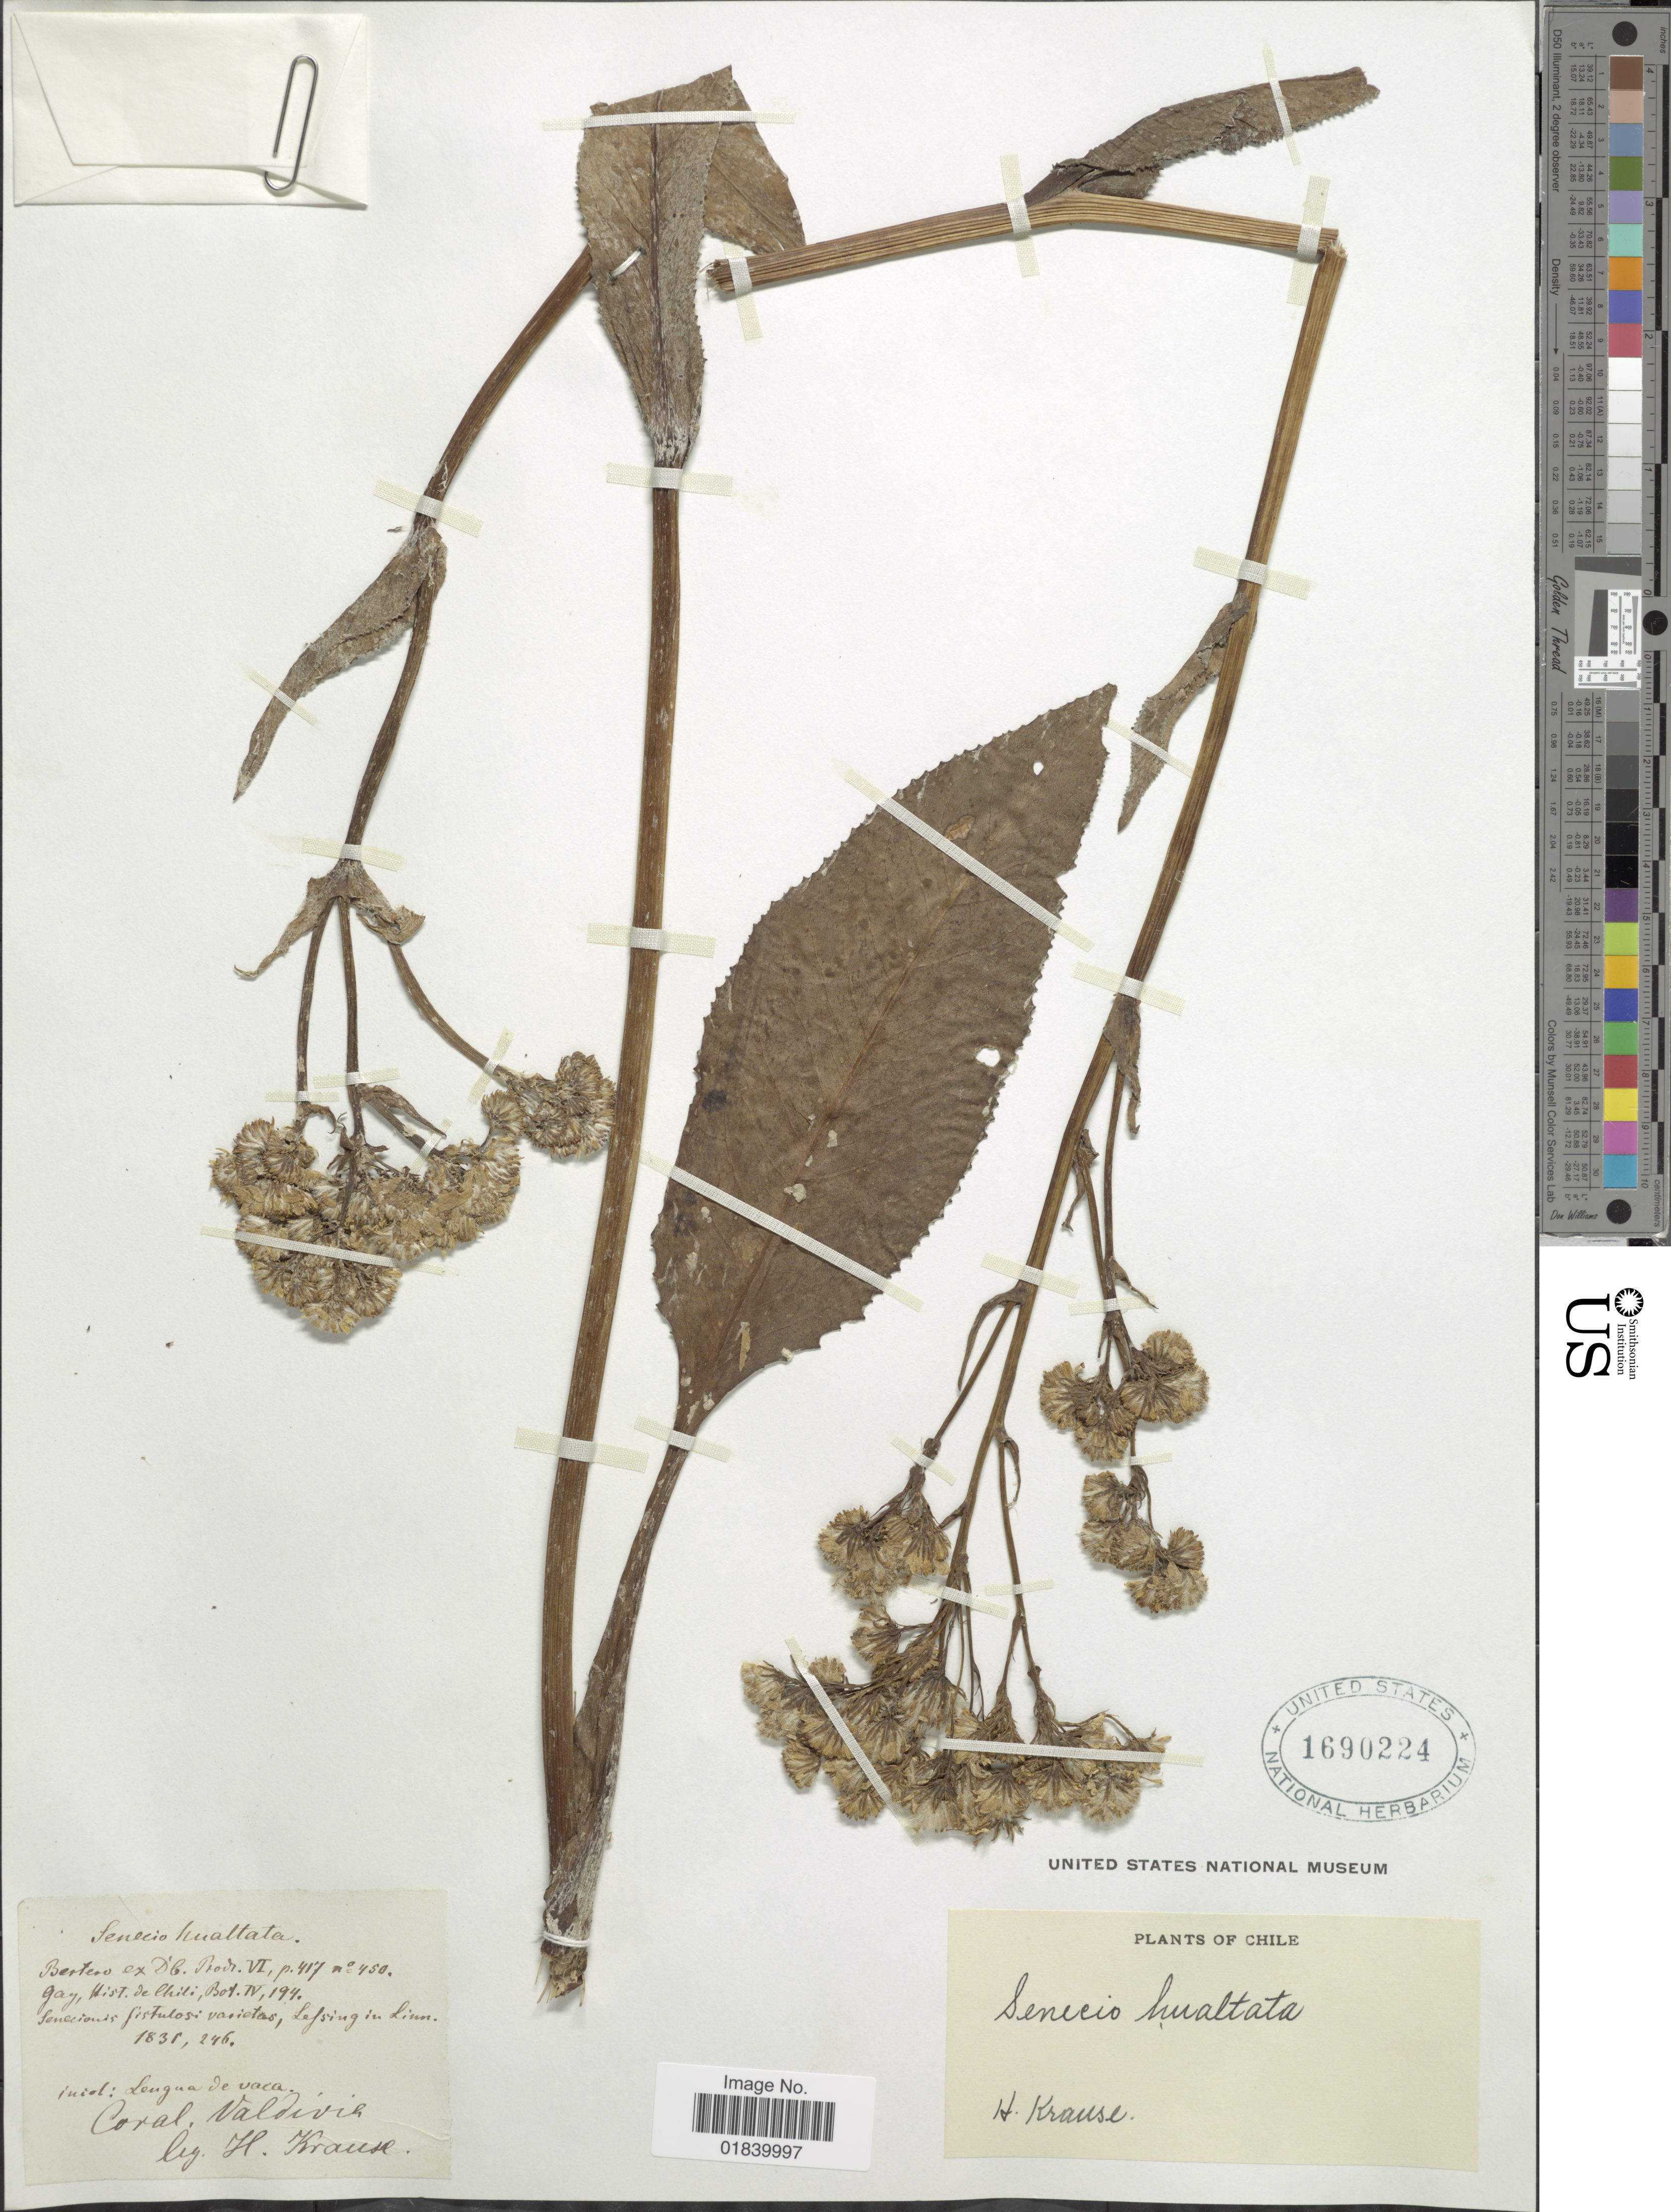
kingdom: Plantae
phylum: Tracheophyta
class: Magnoliopsida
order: Asterales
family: Asteraceae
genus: Senecio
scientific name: Senecio fistulosus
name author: Poepp. ex Less.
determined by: Salomon, Luciana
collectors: H. Krause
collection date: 1835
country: Chile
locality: Coral, Valdivia.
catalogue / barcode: US 1690224